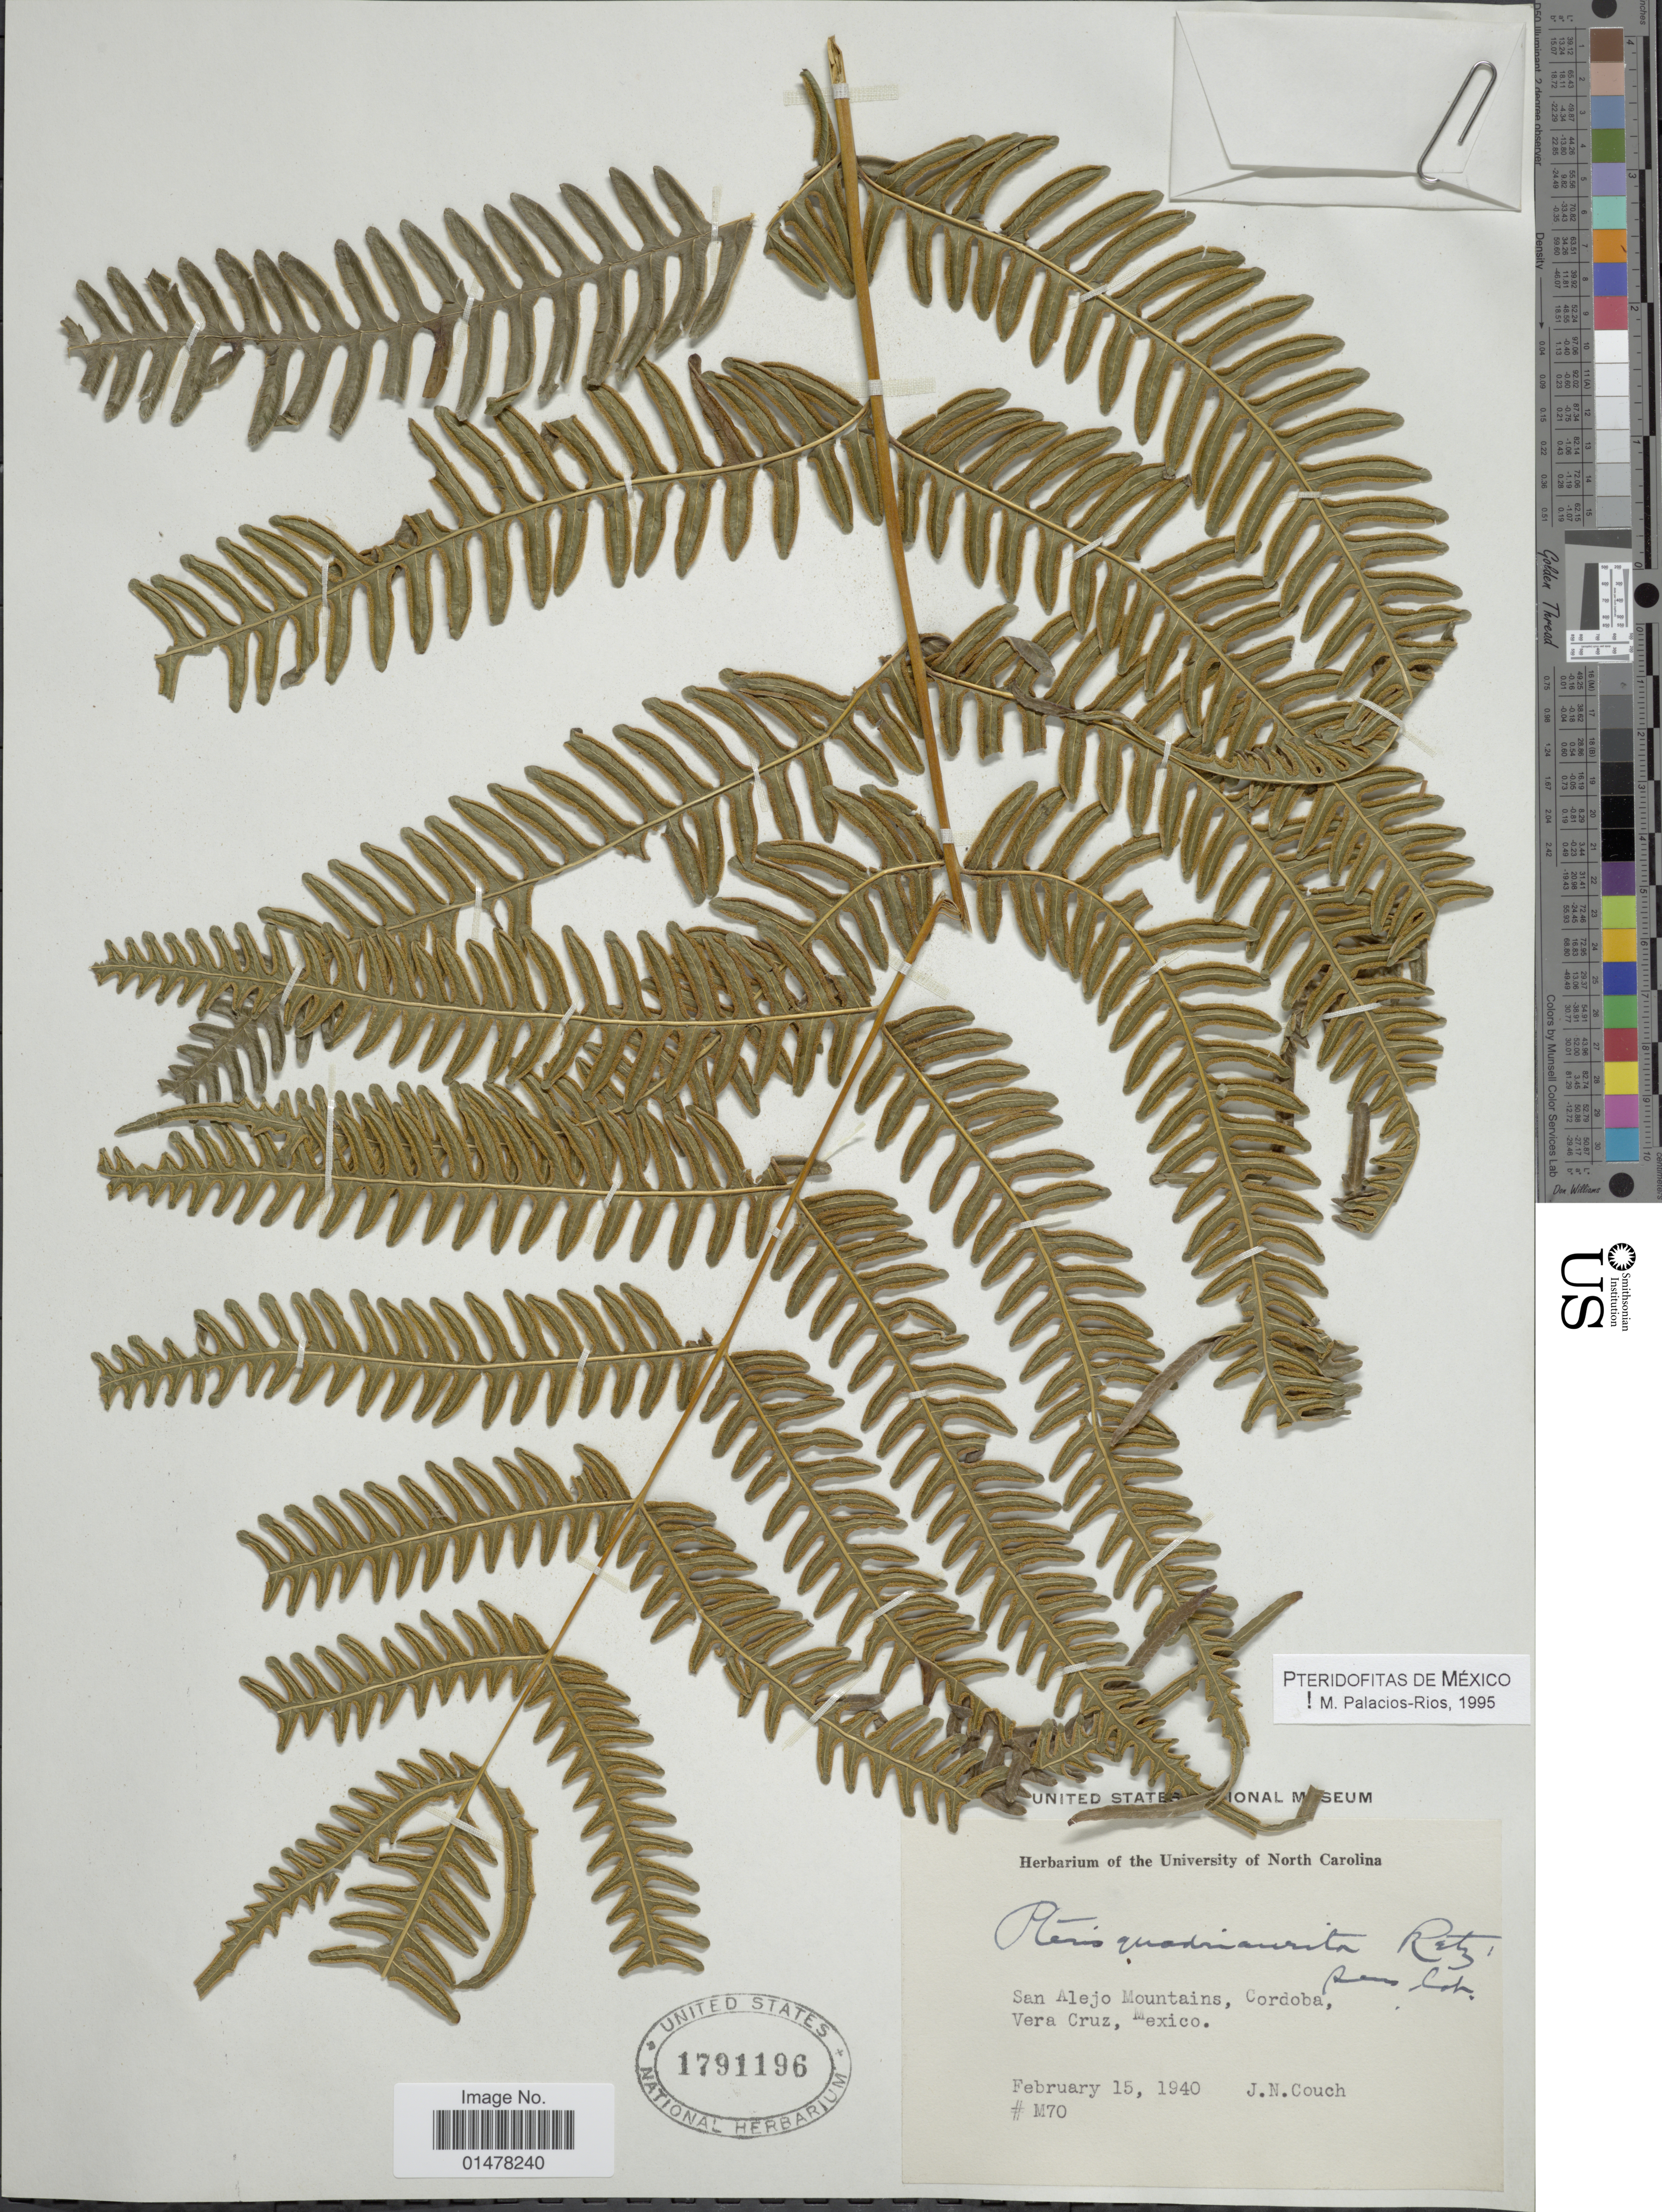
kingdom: Plantae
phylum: Tracheophyta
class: Polypodiopsida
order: Polypodiales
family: Pteridaceae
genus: Pteris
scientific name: Pteris quadriaurita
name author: Retz.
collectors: J. N. Couch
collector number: M70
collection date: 1940-02-15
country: Mexico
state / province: Veracruz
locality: San Alejo Mountains, Cordoba, Vera Cruz, Mexico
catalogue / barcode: US 1791196